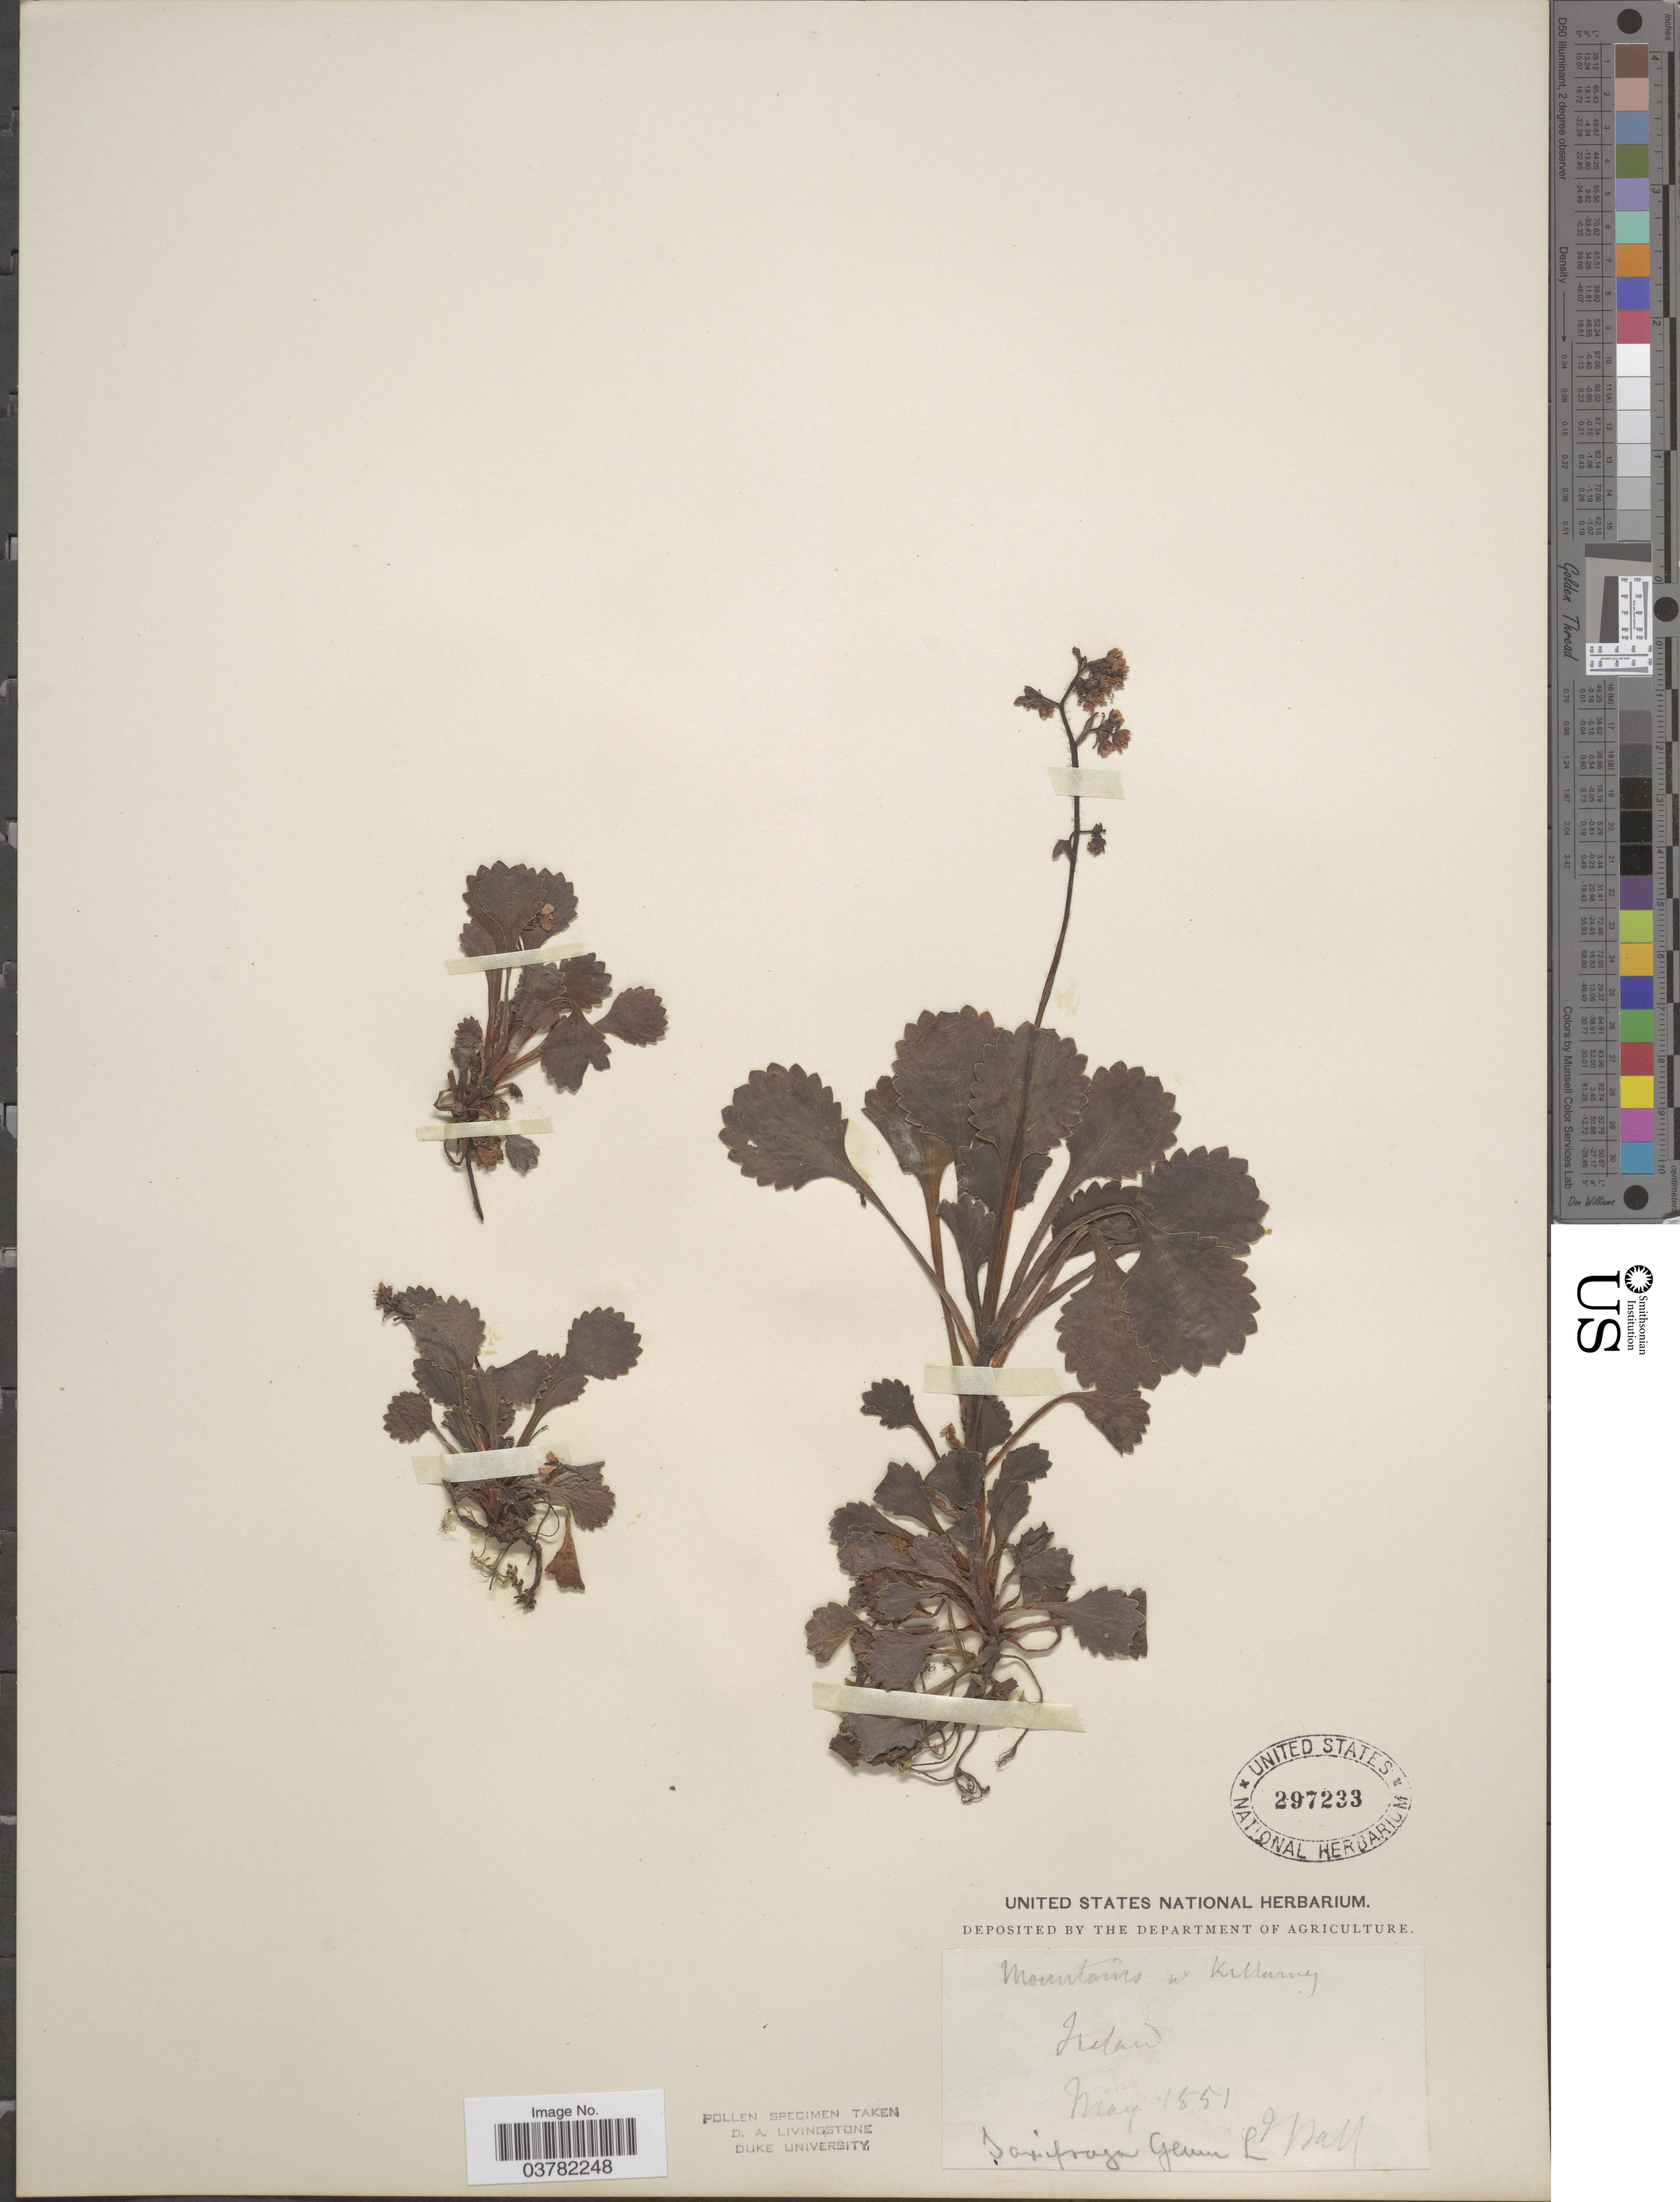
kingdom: Plantae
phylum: Tracheophyta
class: Magnoliopsida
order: Saxifragales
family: Saxifragaceae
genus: Saxifraga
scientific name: Saxifraga geum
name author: L.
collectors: J. Ball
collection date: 1851-05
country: Ireland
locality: Mountains nr Killarney.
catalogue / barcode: US 297233